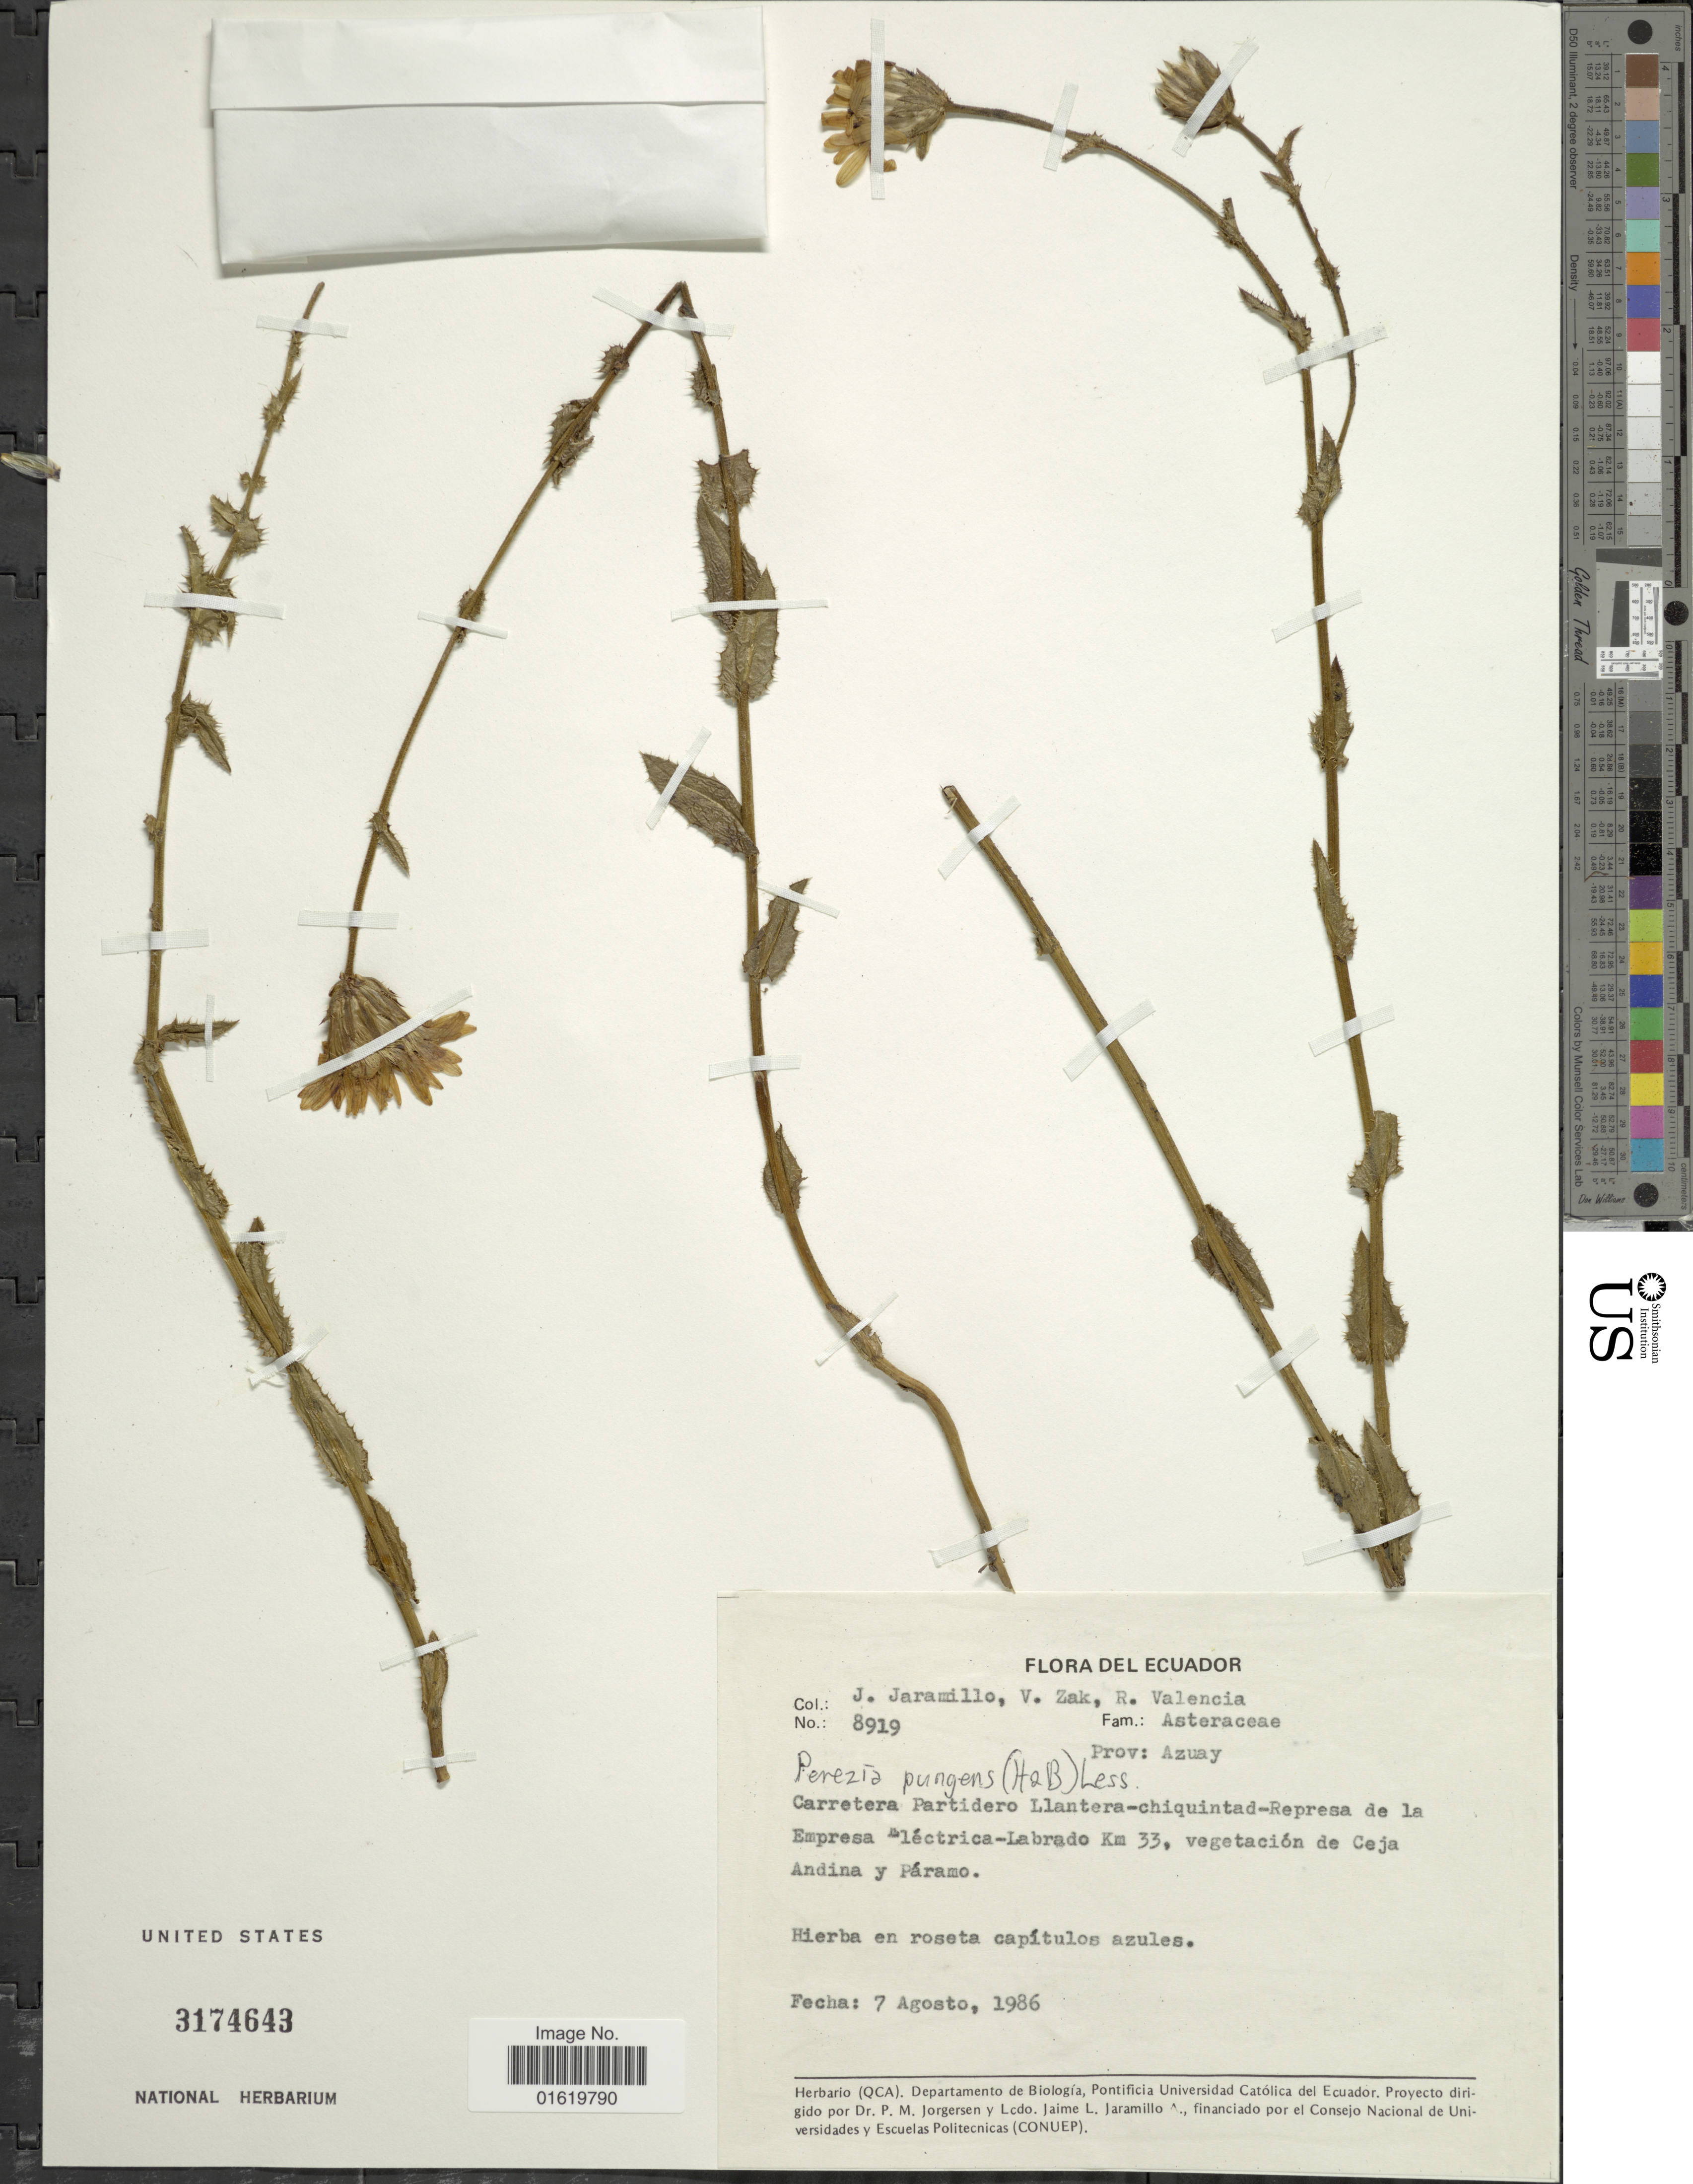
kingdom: Plantae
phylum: Tracheophyta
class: Magnoliopsida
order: Asterales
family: Asteraceae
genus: Perezia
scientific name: Perezia pungens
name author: (Humb. & Bonpl.) Less.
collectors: J. Jaramillo, V. Zak & R. Valencia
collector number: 8919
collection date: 1986-08-07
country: Ecuador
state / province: Azuay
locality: Prov: Azuay. Carretera Partidero Llantera-chiquintad-Represa de la Empresa Eléctrica-Labrado Km 33, vegetación de Ceja Andina y Páramo.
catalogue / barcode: US 3174643